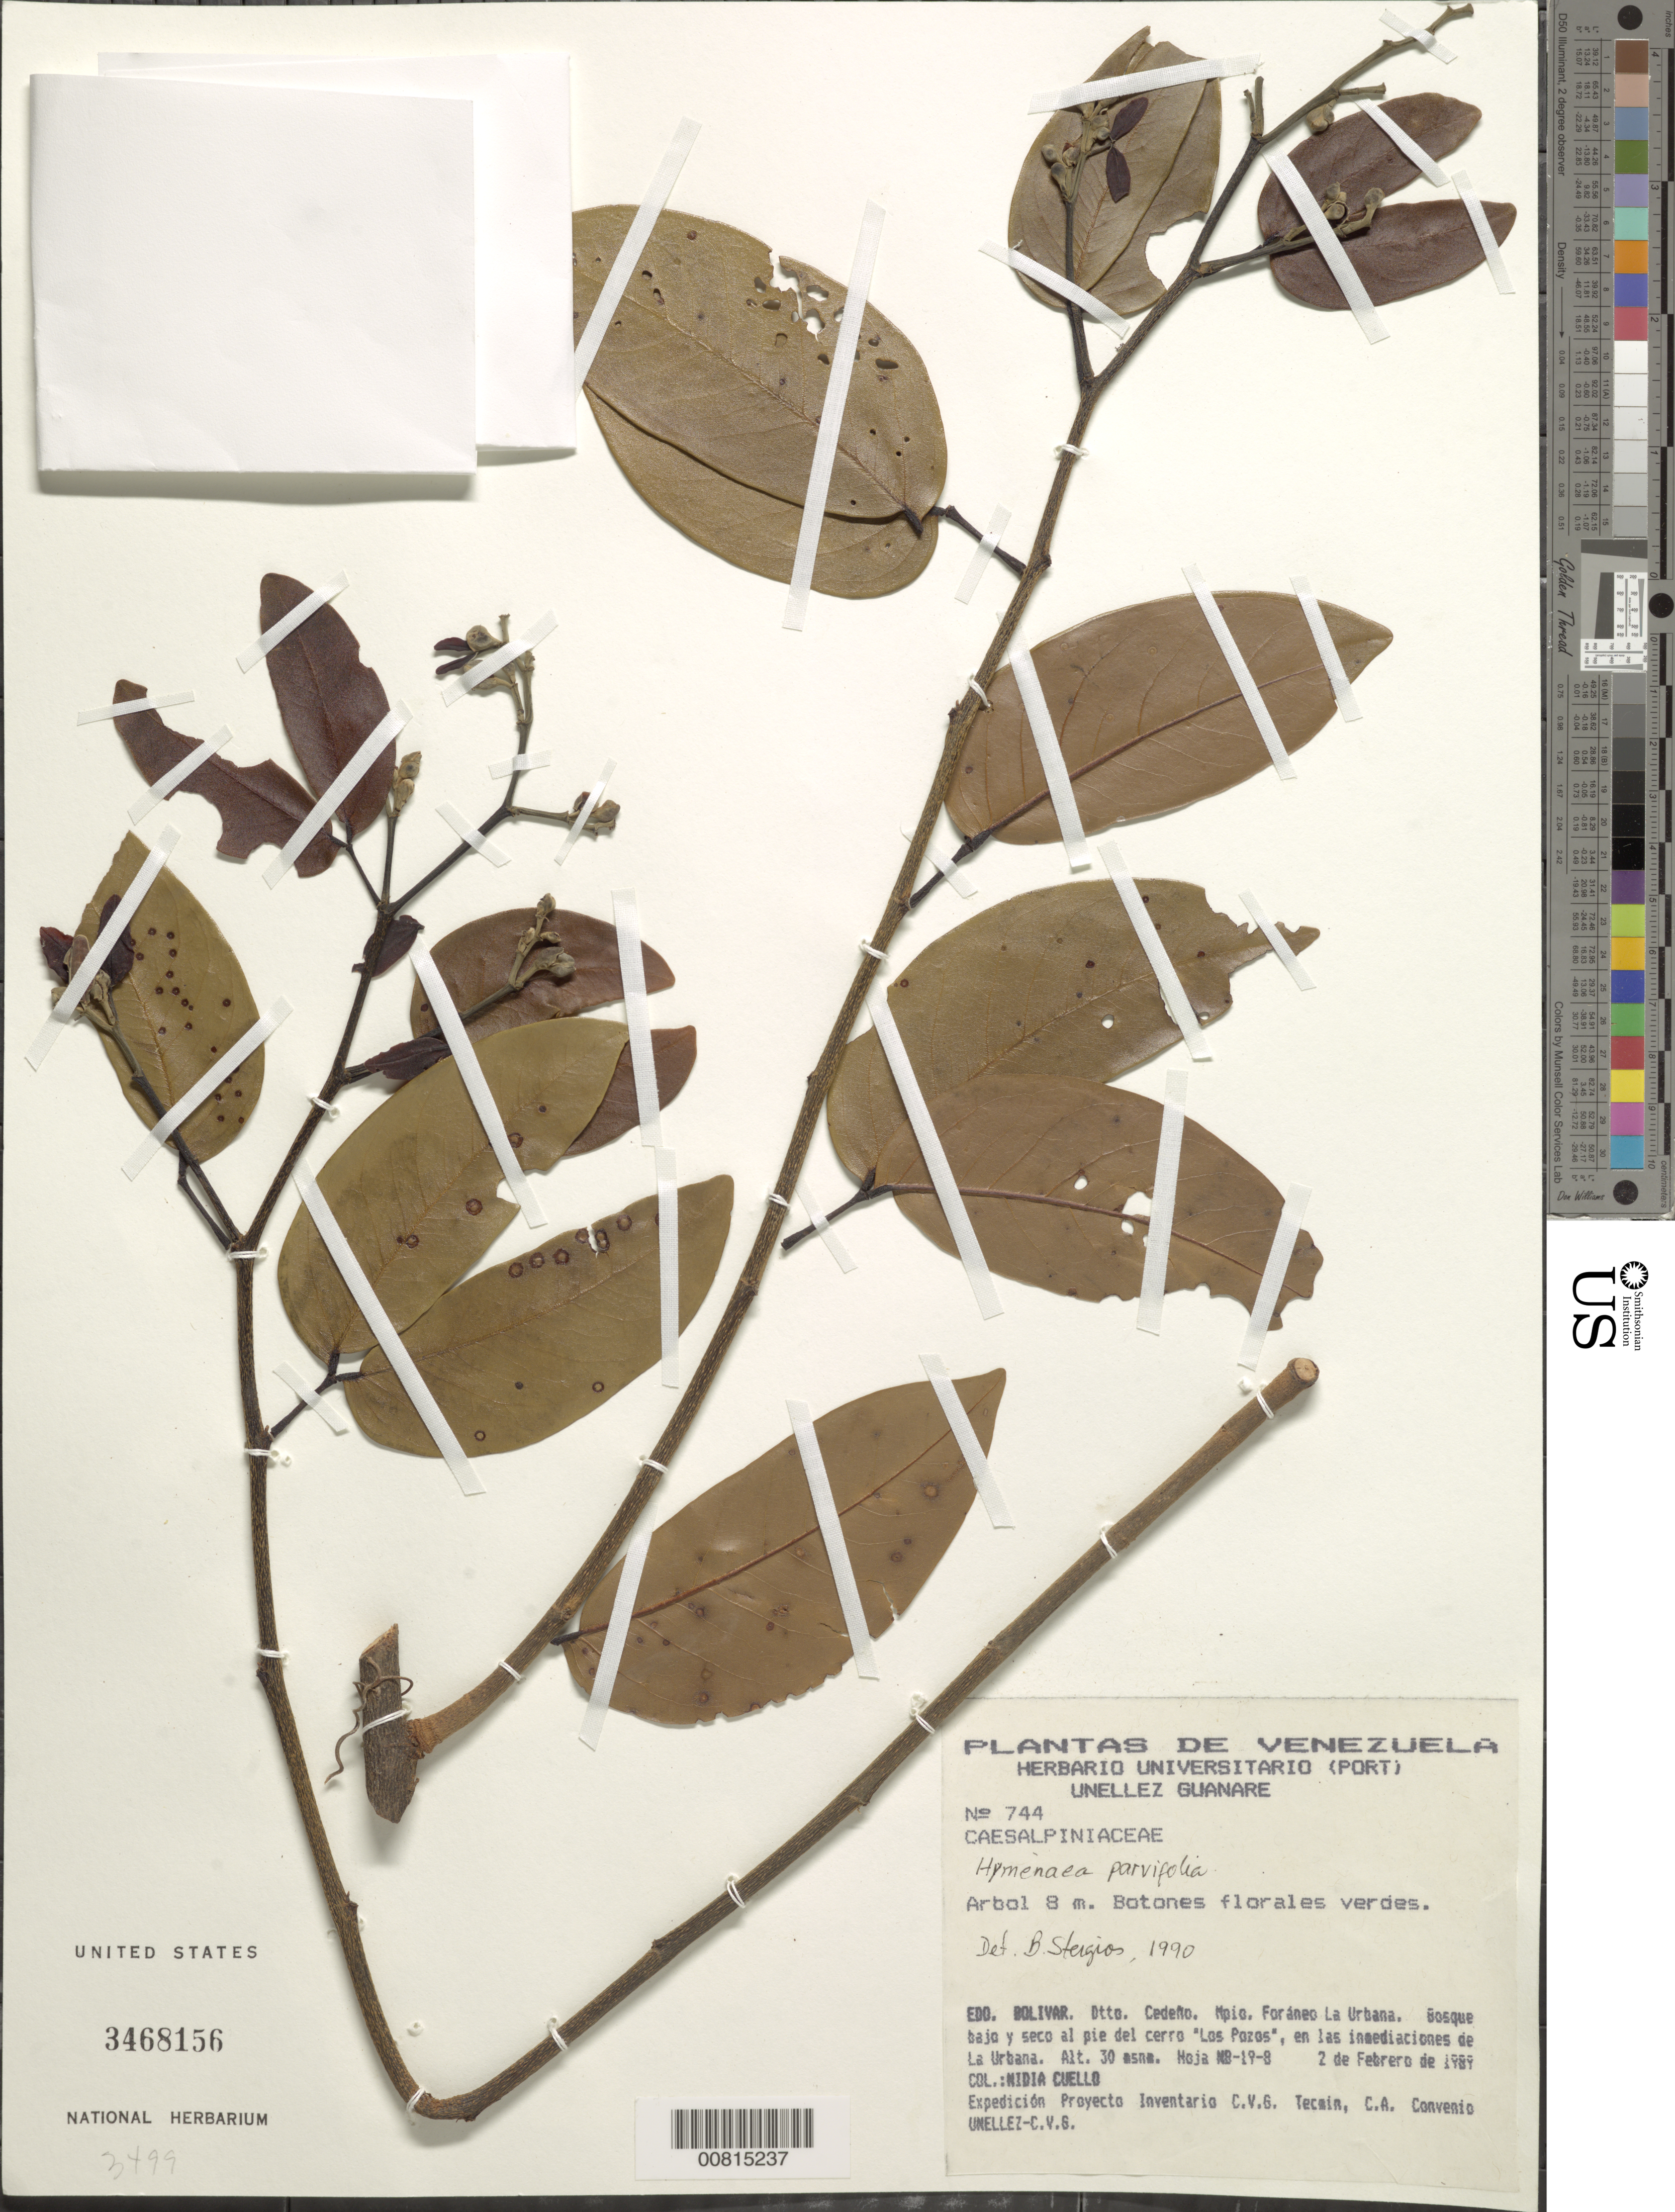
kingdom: Plantae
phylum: Tracheophyta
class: Magnoliopsida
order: Fabales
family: Fabaceae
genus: Hymenaea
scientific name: Hymenaea parvifolia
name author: Huber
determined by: Stergios, B. G.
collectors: N. L. Cuello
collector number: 744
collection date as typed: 2-Feb-89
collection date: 1989-02-02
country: Venezuela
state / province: Bolívar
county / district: Cedeño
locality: Mun. Foráneo La Urbana, cerro "Los Pozos"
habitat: Bosque bajo y seco al pié del cerro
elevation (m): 30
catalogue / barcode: US 3468156